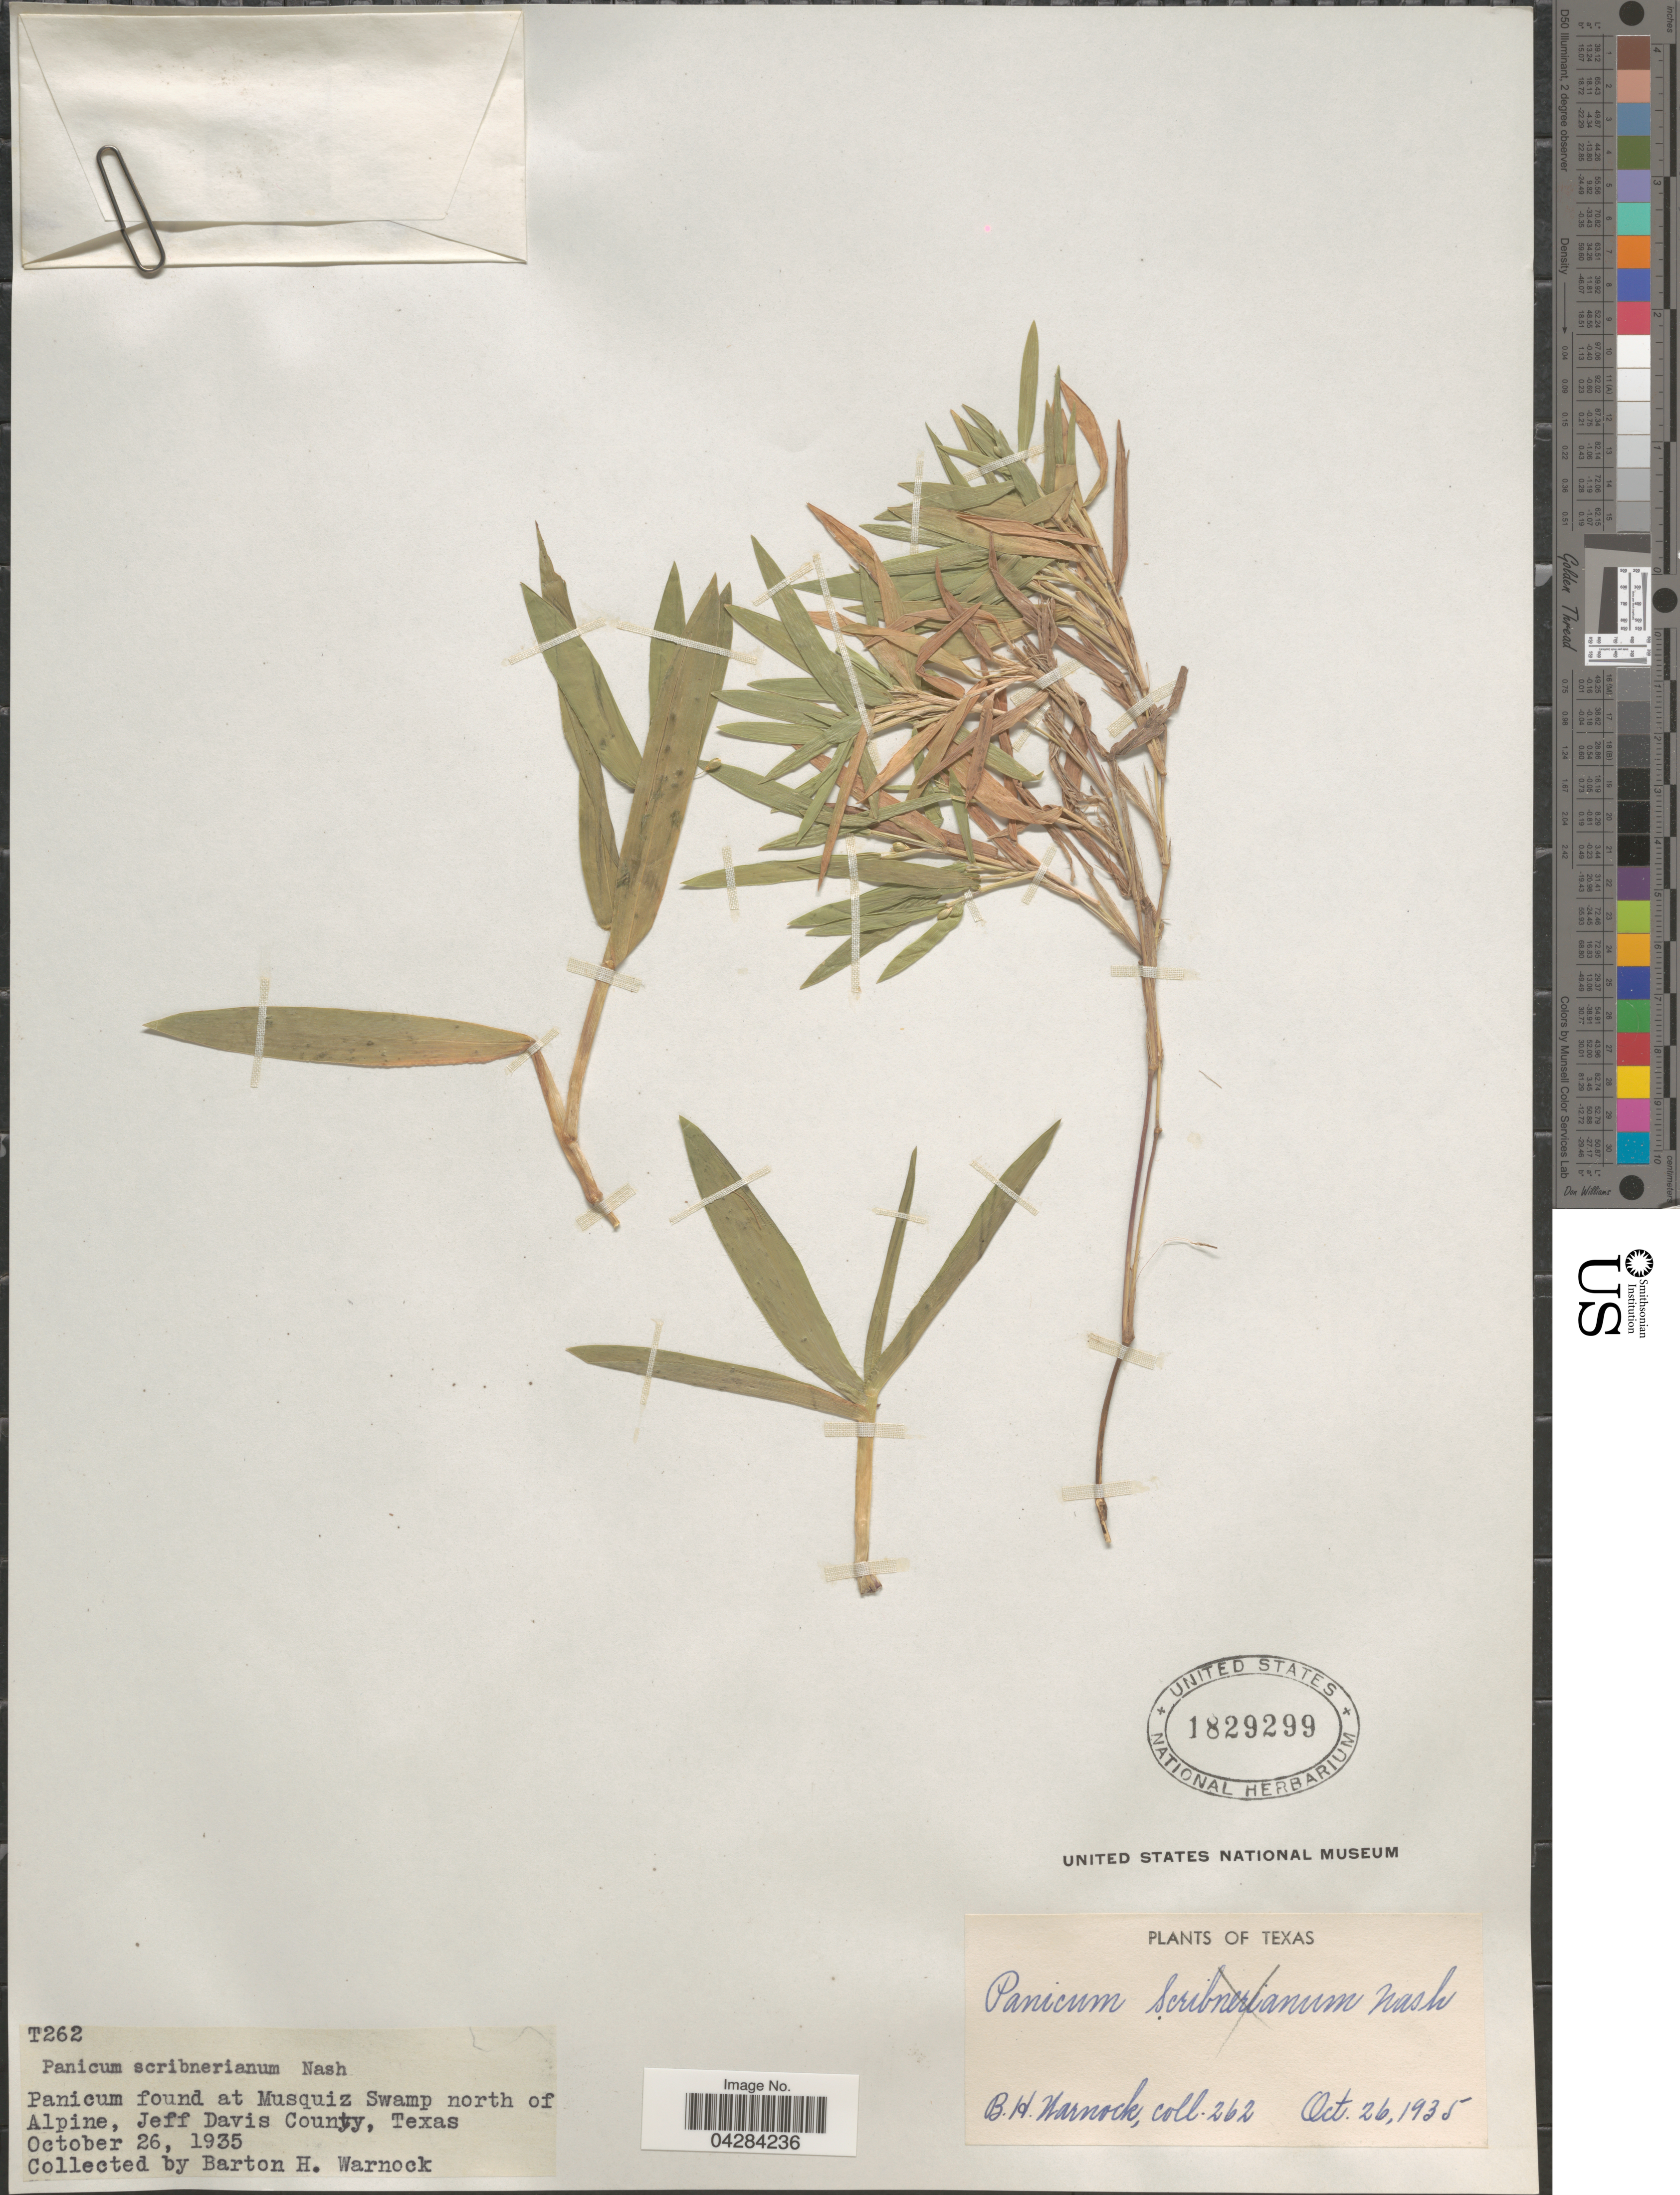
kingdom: Plantae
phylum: Tracheophyta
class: Liliopsida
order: Poales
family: Poaceae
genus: Dichanthelium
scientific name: Dichanthelium oligosanthes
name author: (Schult.) Gould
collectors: B. H. Warnock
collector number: T262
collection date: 1935-10-26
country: United States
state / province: Texas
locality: At Musquiz Swamp north of Alpine, Jeff Davis County.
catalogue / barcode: US 1829299